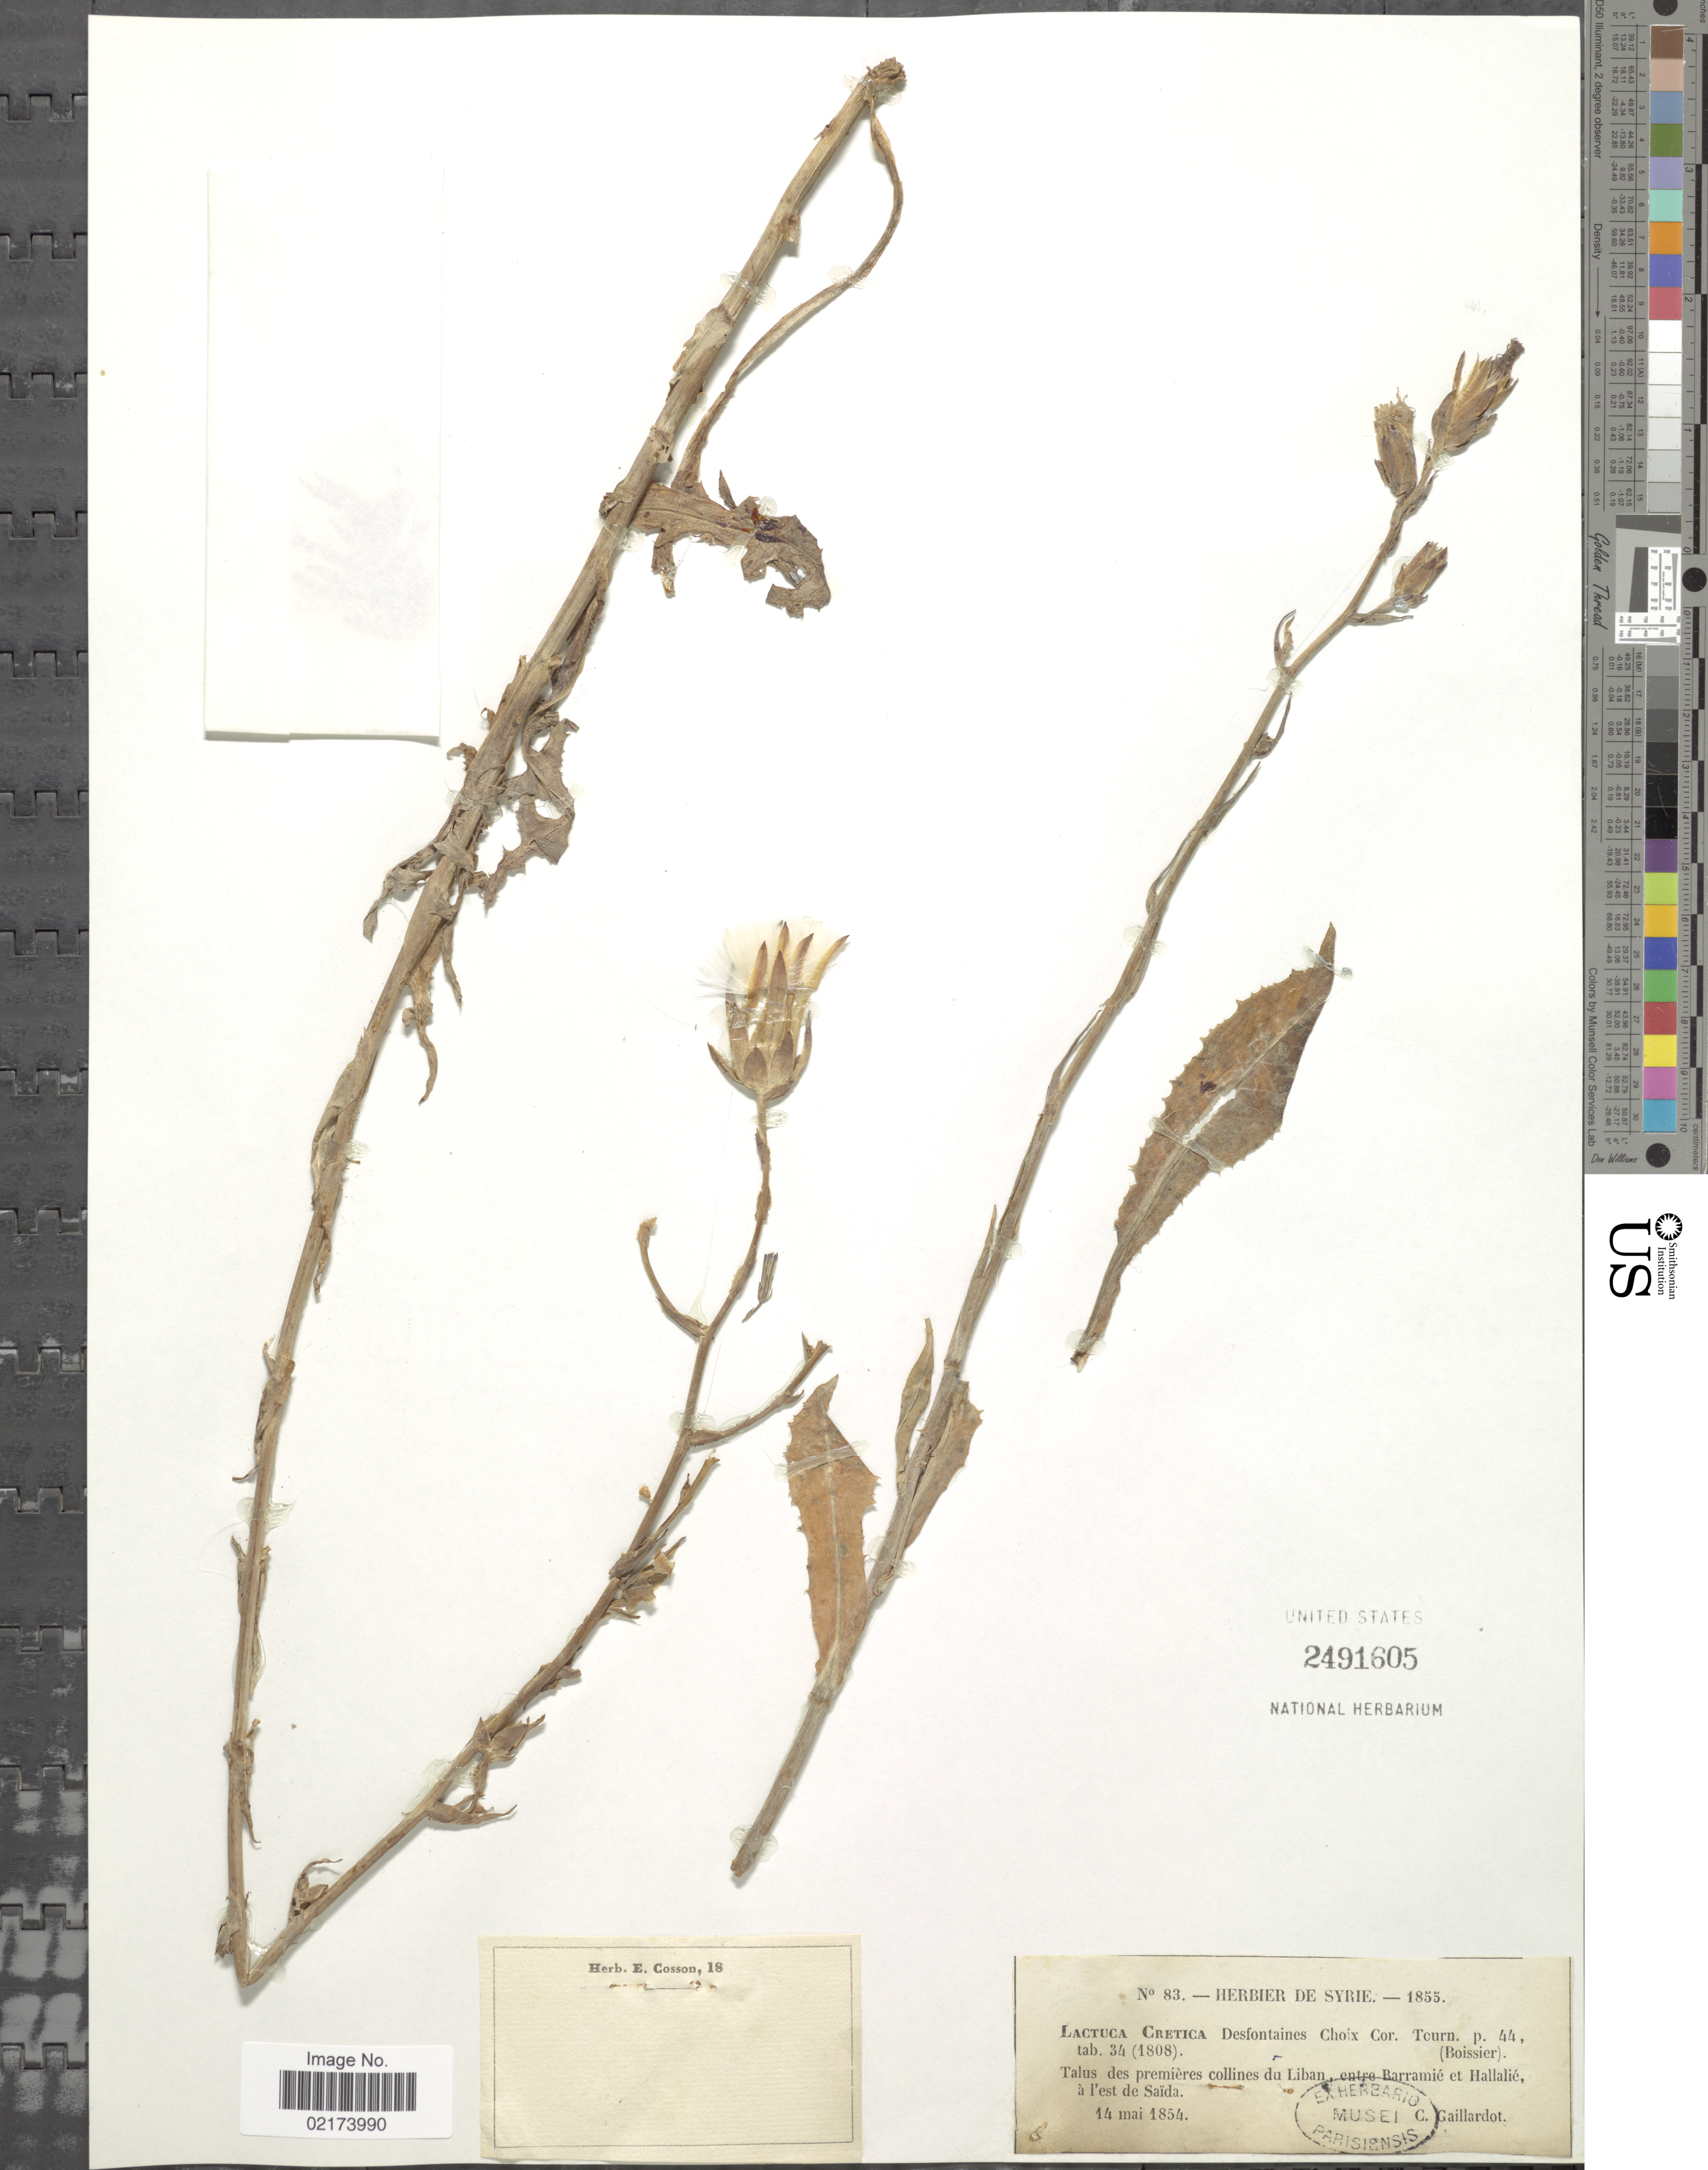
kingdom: Plantae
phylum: Tracheophyta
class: Magnoliopsida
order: Asterales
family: Asteraceae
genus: Lactuca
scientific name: Lactuca tuberosa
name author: Jacq.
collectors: C. Gaillardot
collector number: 83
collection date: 1854-05-14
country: Lebanon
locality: Premieres collines du Liban, entre Barramie et Hallalie, a l'est de Saida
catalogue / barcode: US 2491605